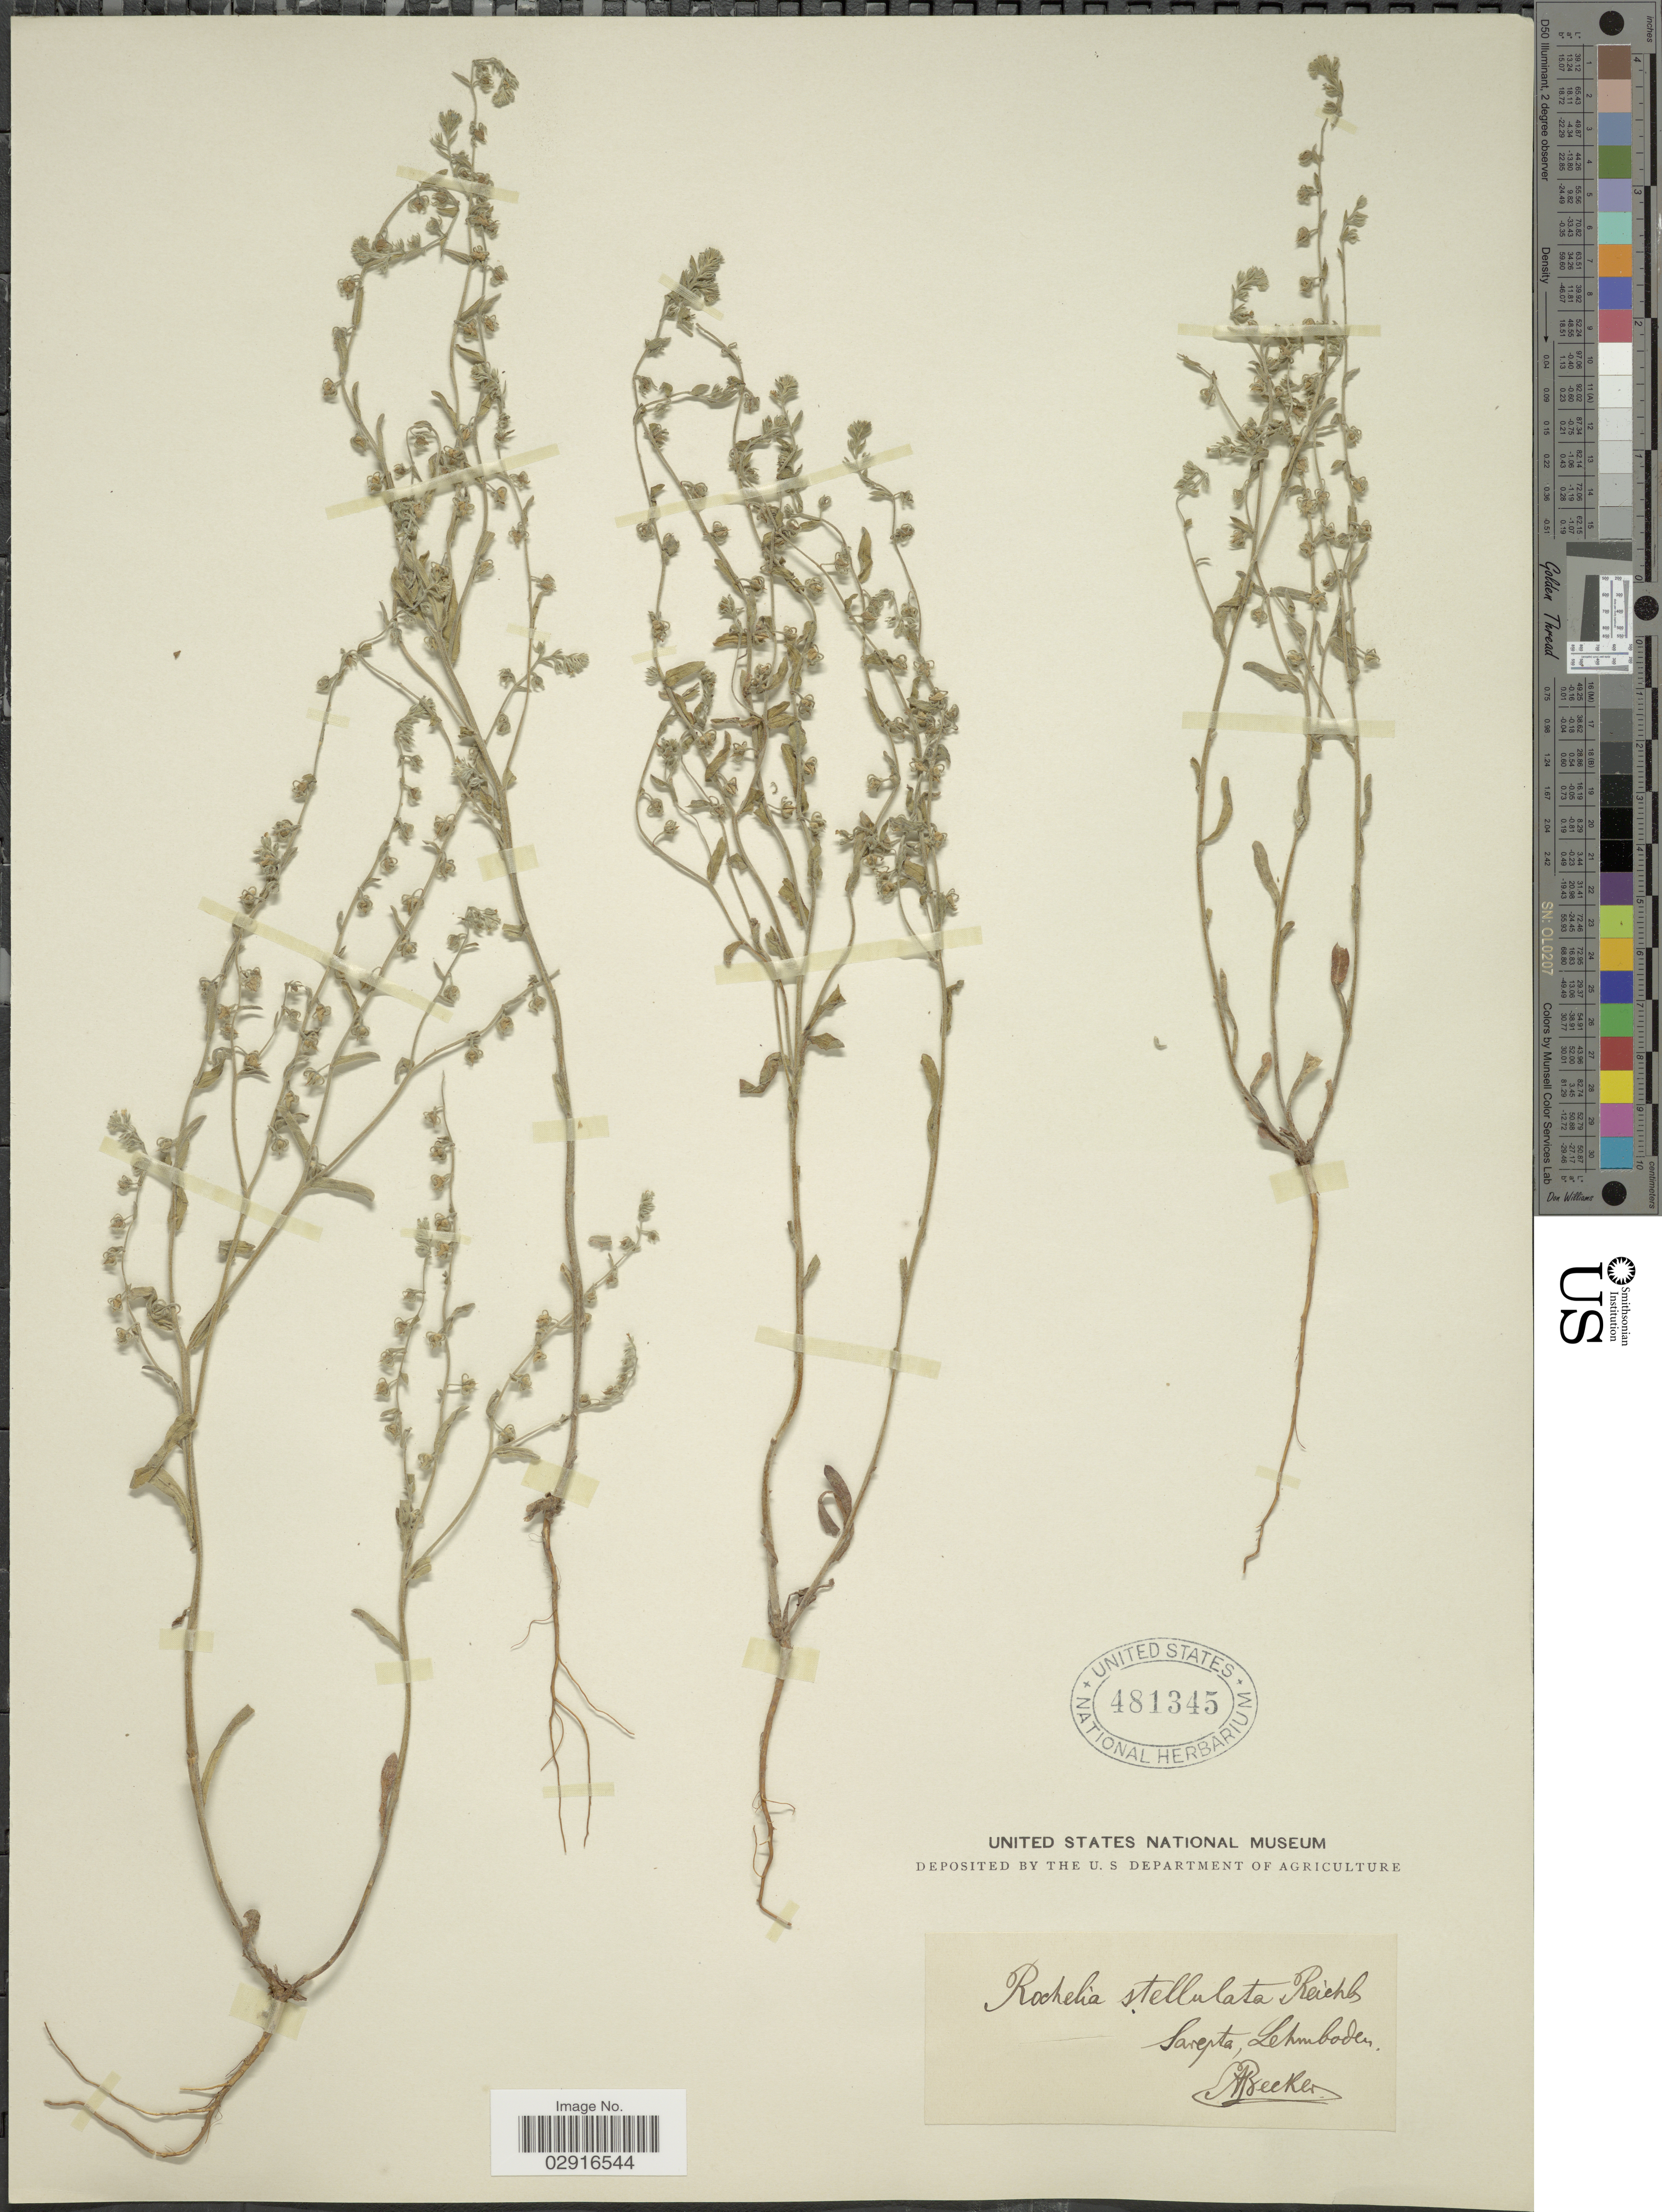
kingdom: Plantae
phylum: Tracheophyta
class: Magnoliopsida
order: Boraginales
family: Boraginaceae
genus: Rochelia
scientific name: Rochelia stellulata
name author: Rchb. f.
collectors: A. Becker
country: Russian Federation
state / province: Volgograd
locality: Sarepta, Lehmboden.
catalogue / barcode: US 481345